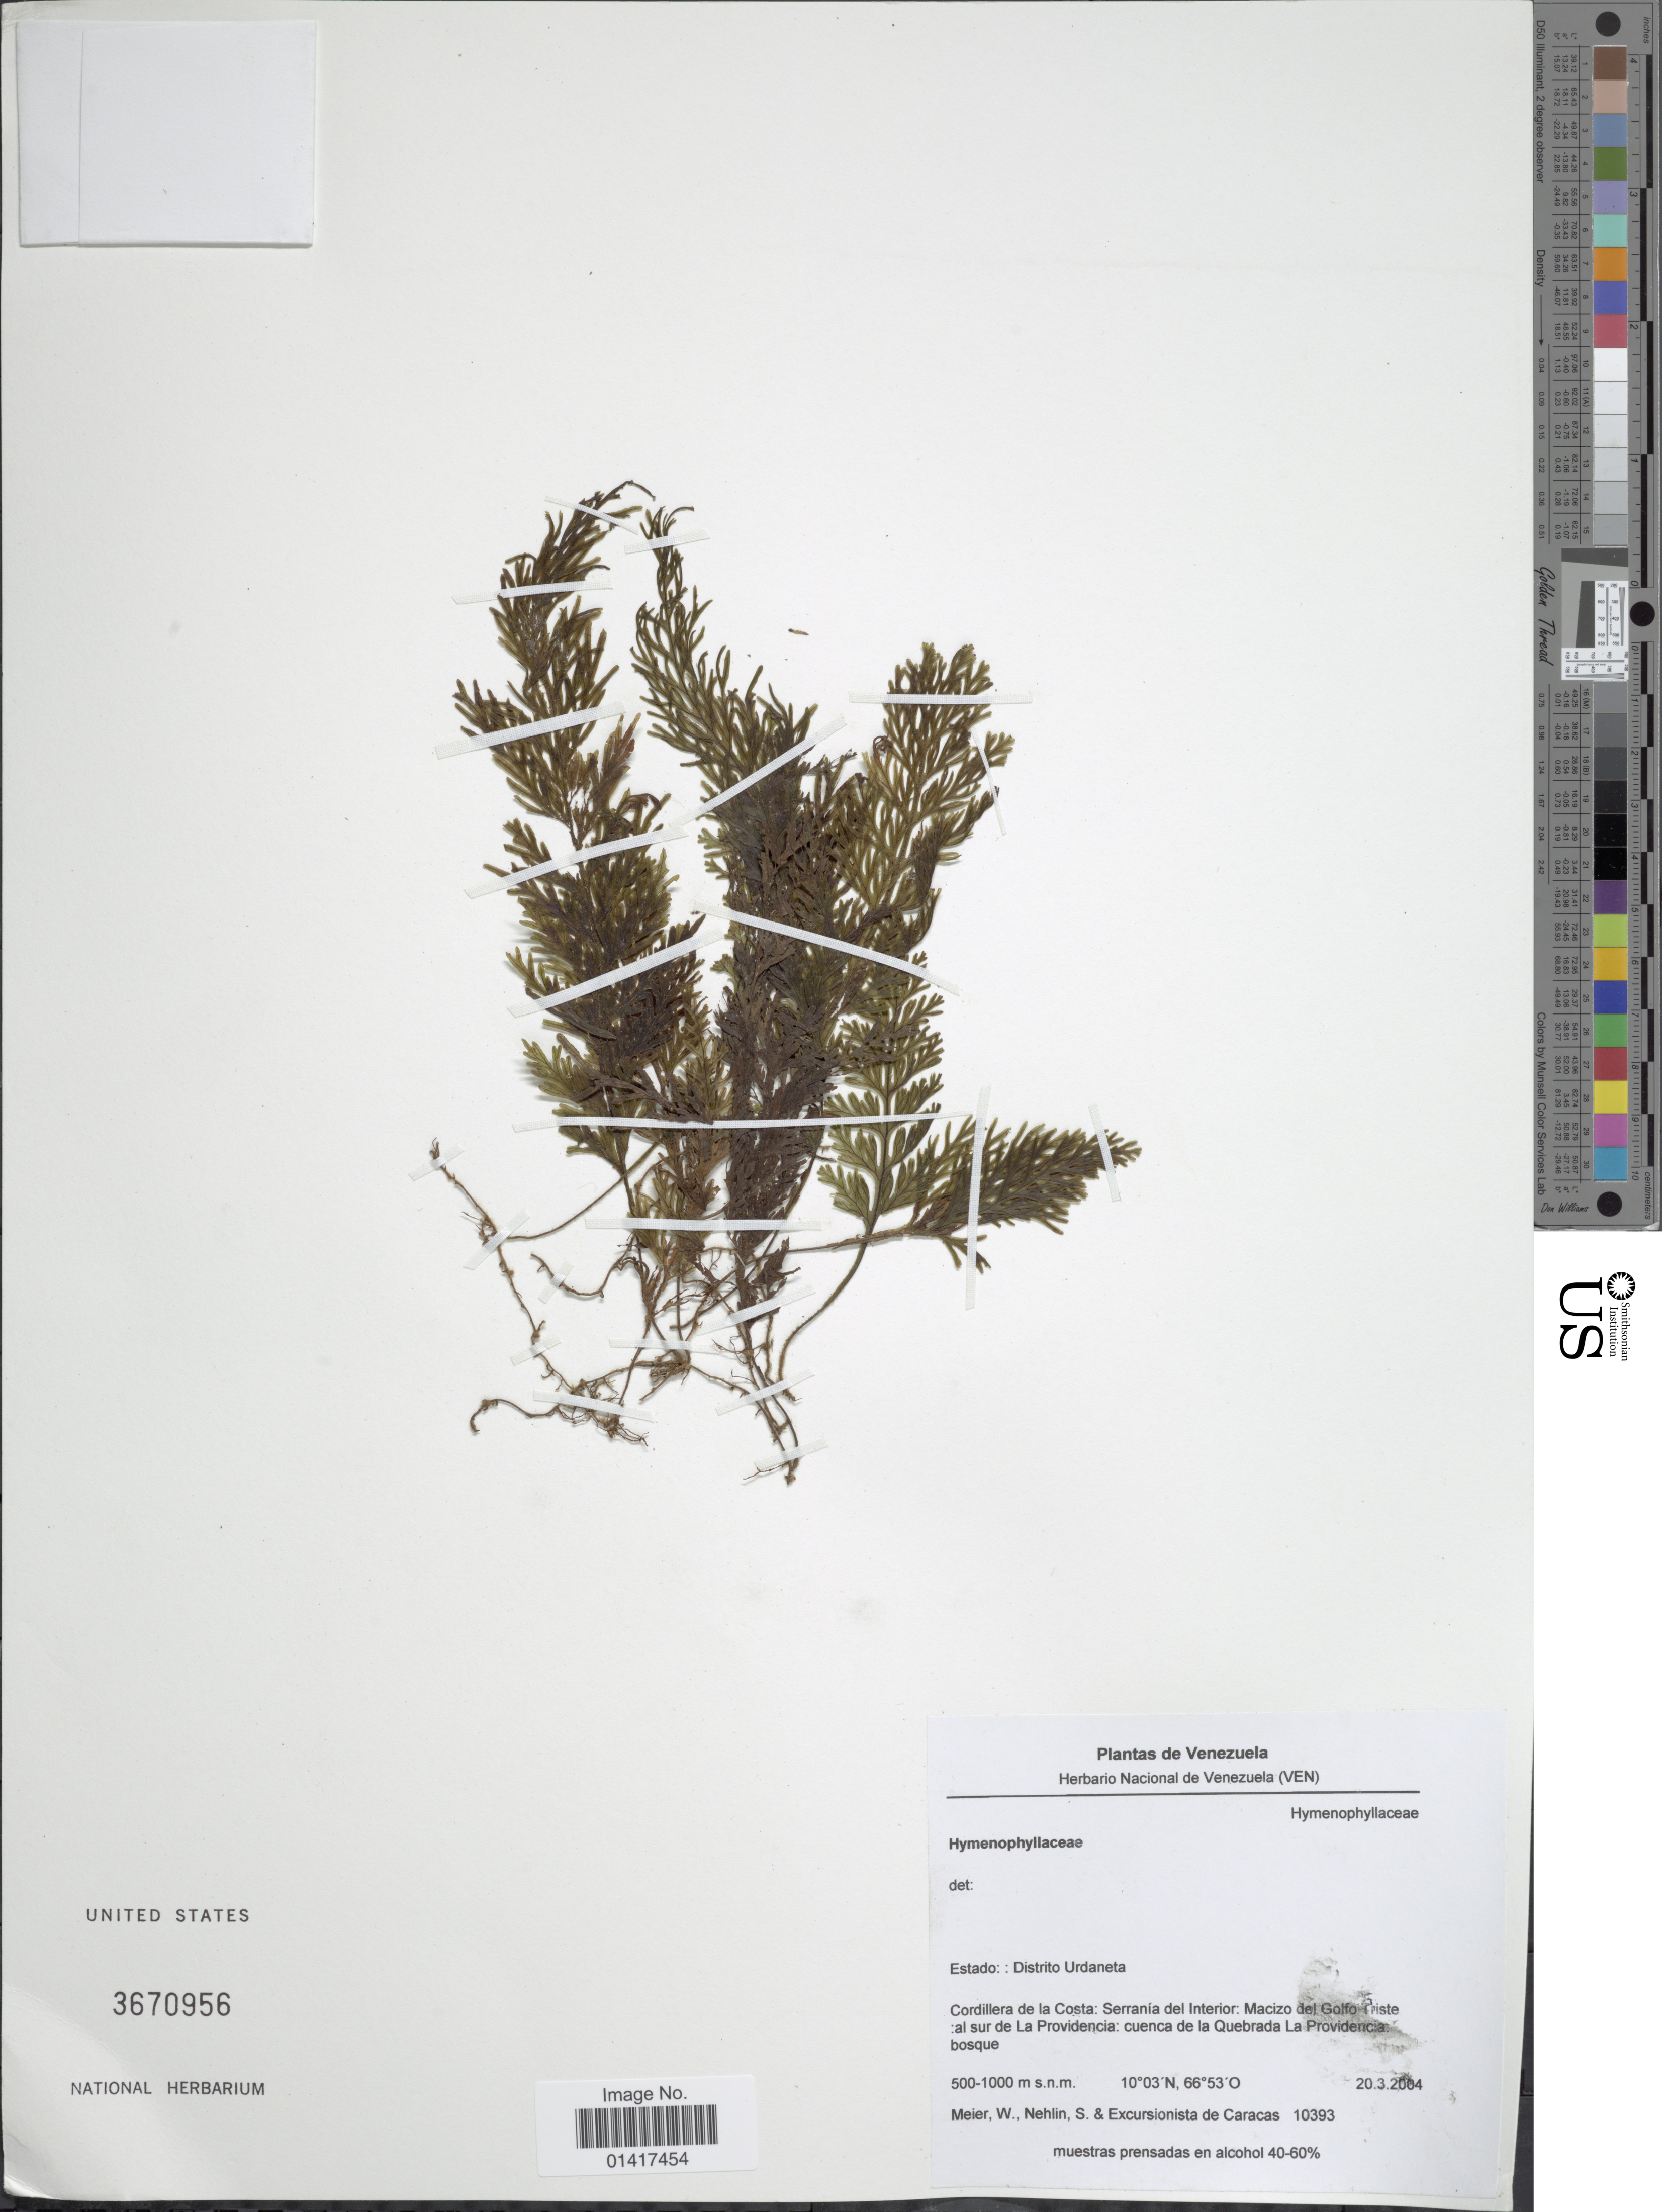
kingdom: Plantae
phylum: Tracheophyta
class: Polypodiopsida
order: Hymenophyllales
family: Hymenophyllaceae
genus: Hymenophyllum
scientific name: Hymenophyllum sp.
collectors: W. Meier, S. Nehlin & Excursionista de Caracas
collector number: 10393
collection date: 2004-03-20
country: Venezuela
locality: Estado: Distrito Urdaneta. Cordillera de la Costa: Serrania del Interior: Macizo del Golfo Priste: al sur de La Providencia: cuenca de la Quebrada La Providencia: bosque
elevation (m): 500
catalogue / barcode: US 3670956